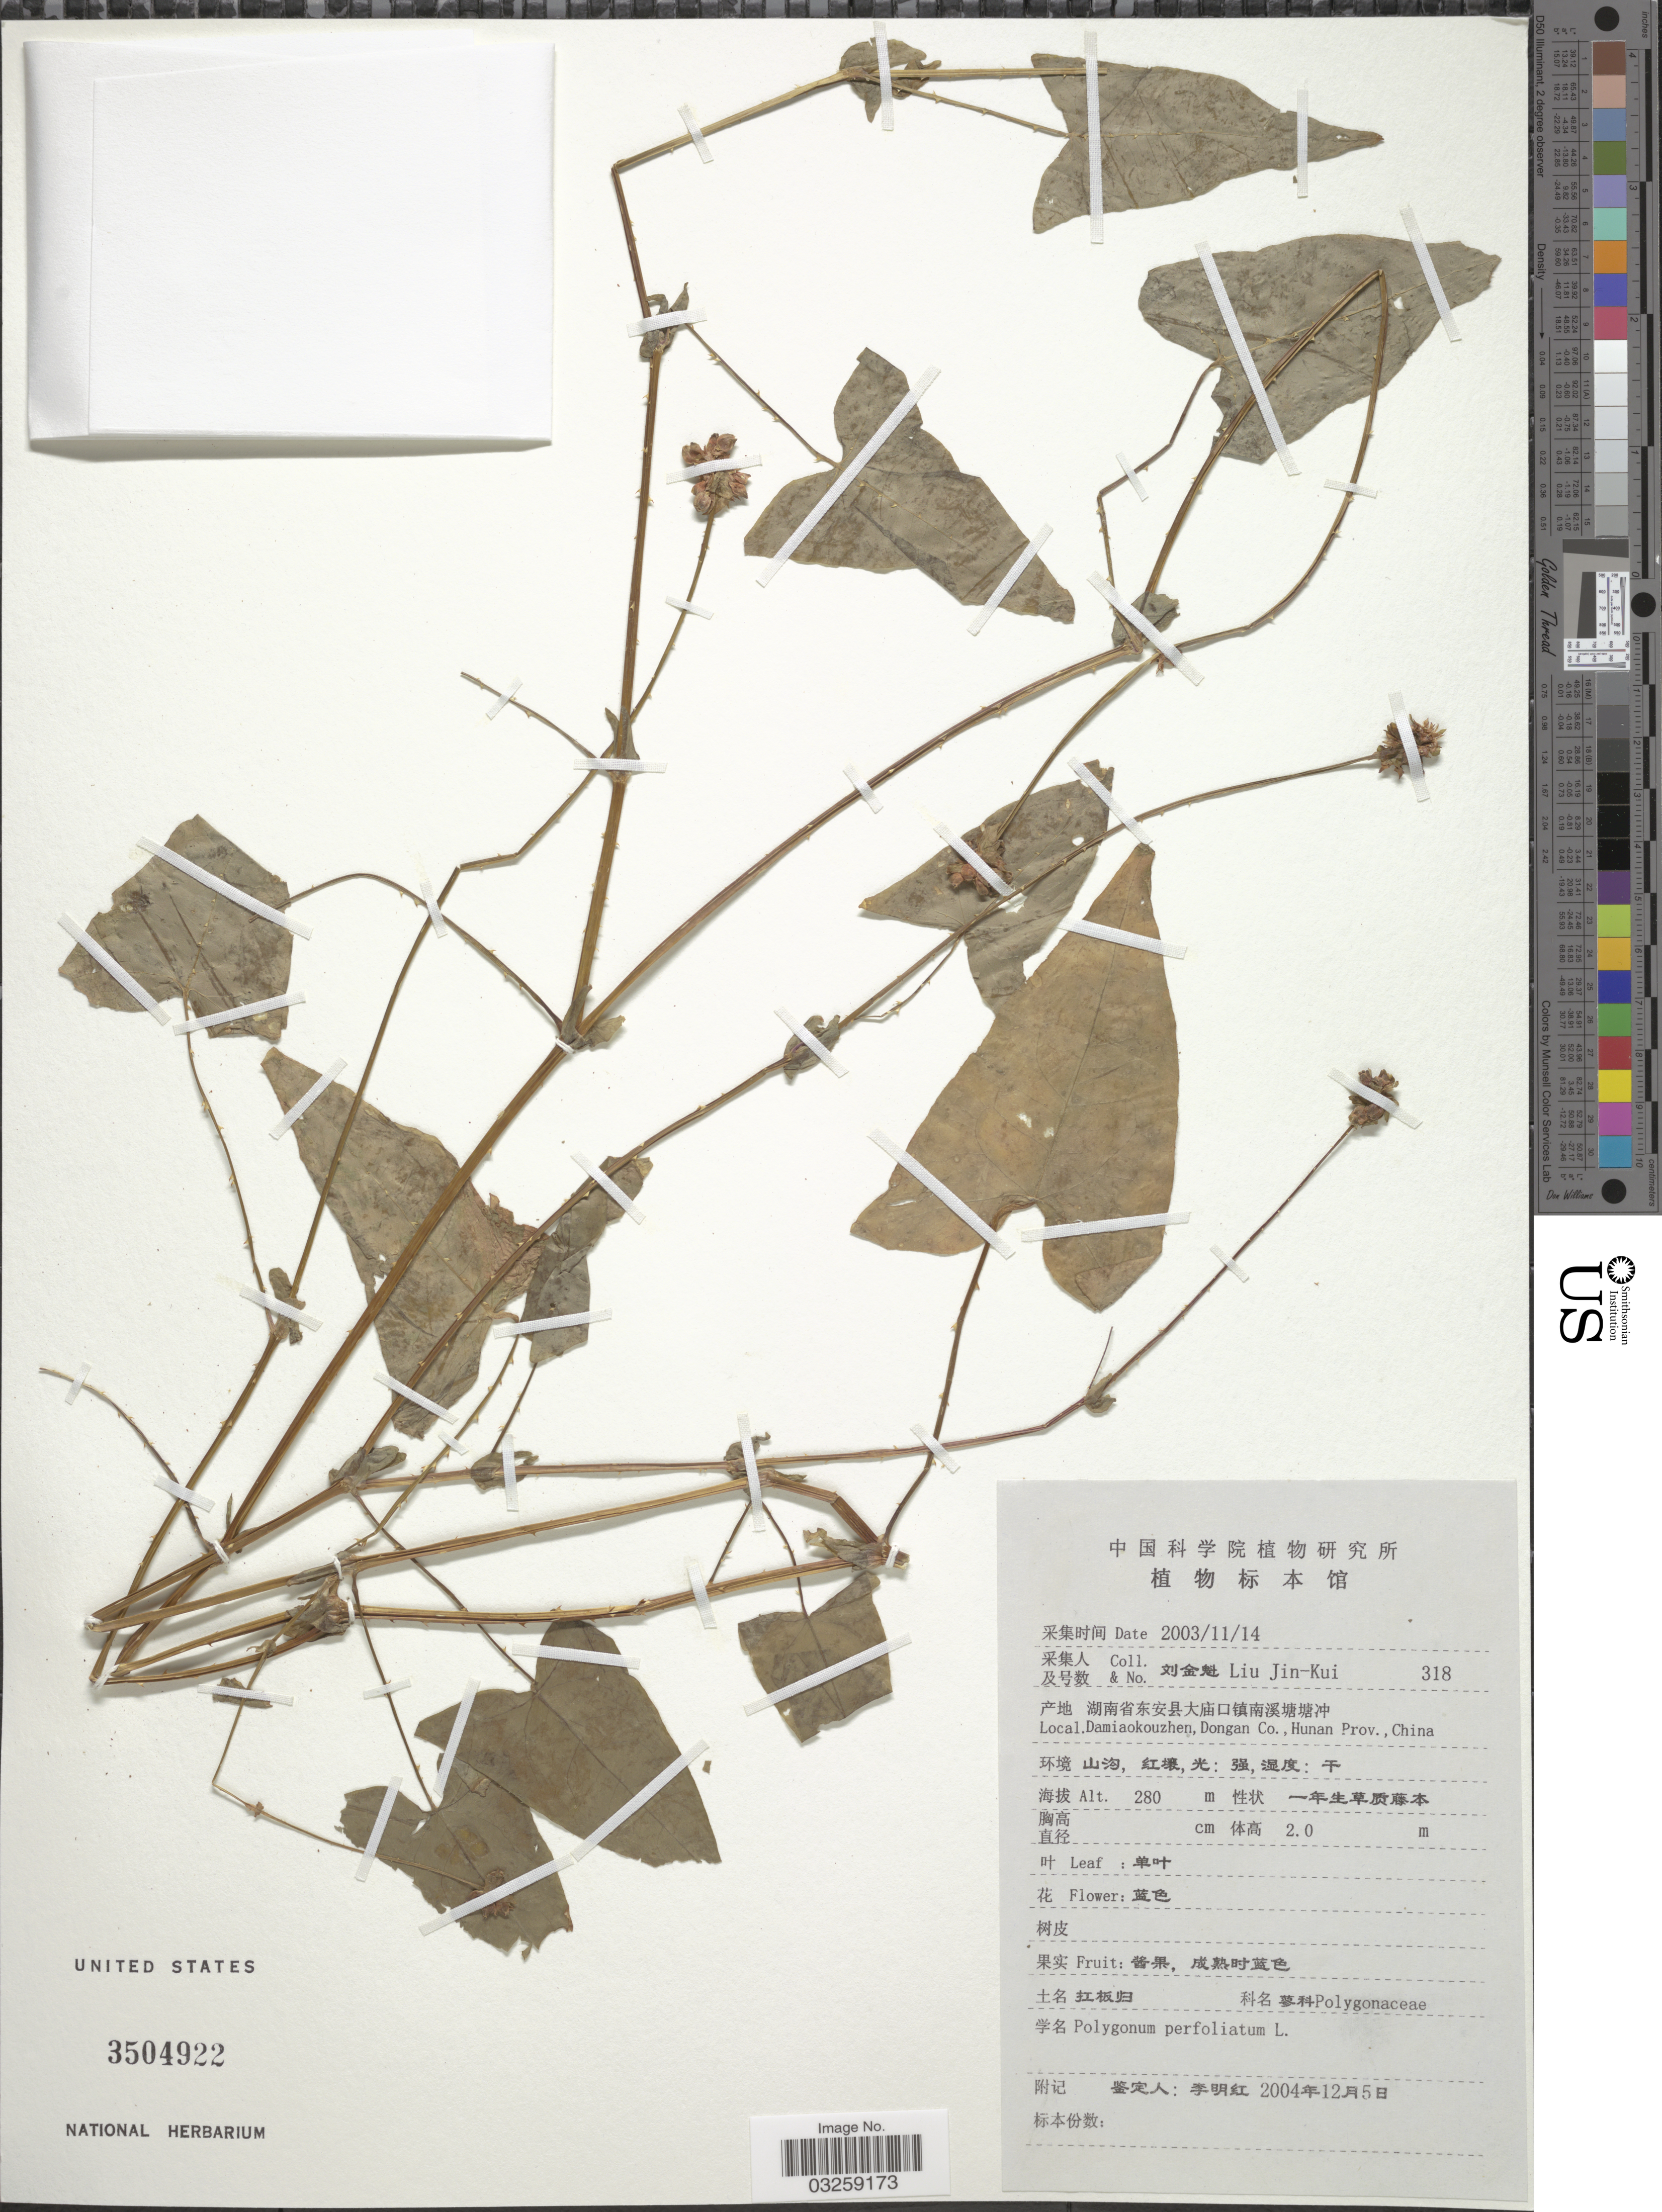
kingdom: Plantae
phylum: Tracheophyta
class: Magnoliopsida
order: Caryophyllales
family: Polygonaceae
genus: Polygonum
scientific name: Polygonum perfoliatum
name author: L.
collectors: Liu Jin-Kui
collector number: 318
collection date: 2003-11-14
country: China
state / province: Hunan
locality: Damiaokouzhen, Dongan Co.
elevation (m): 280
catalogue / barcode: US 3504922